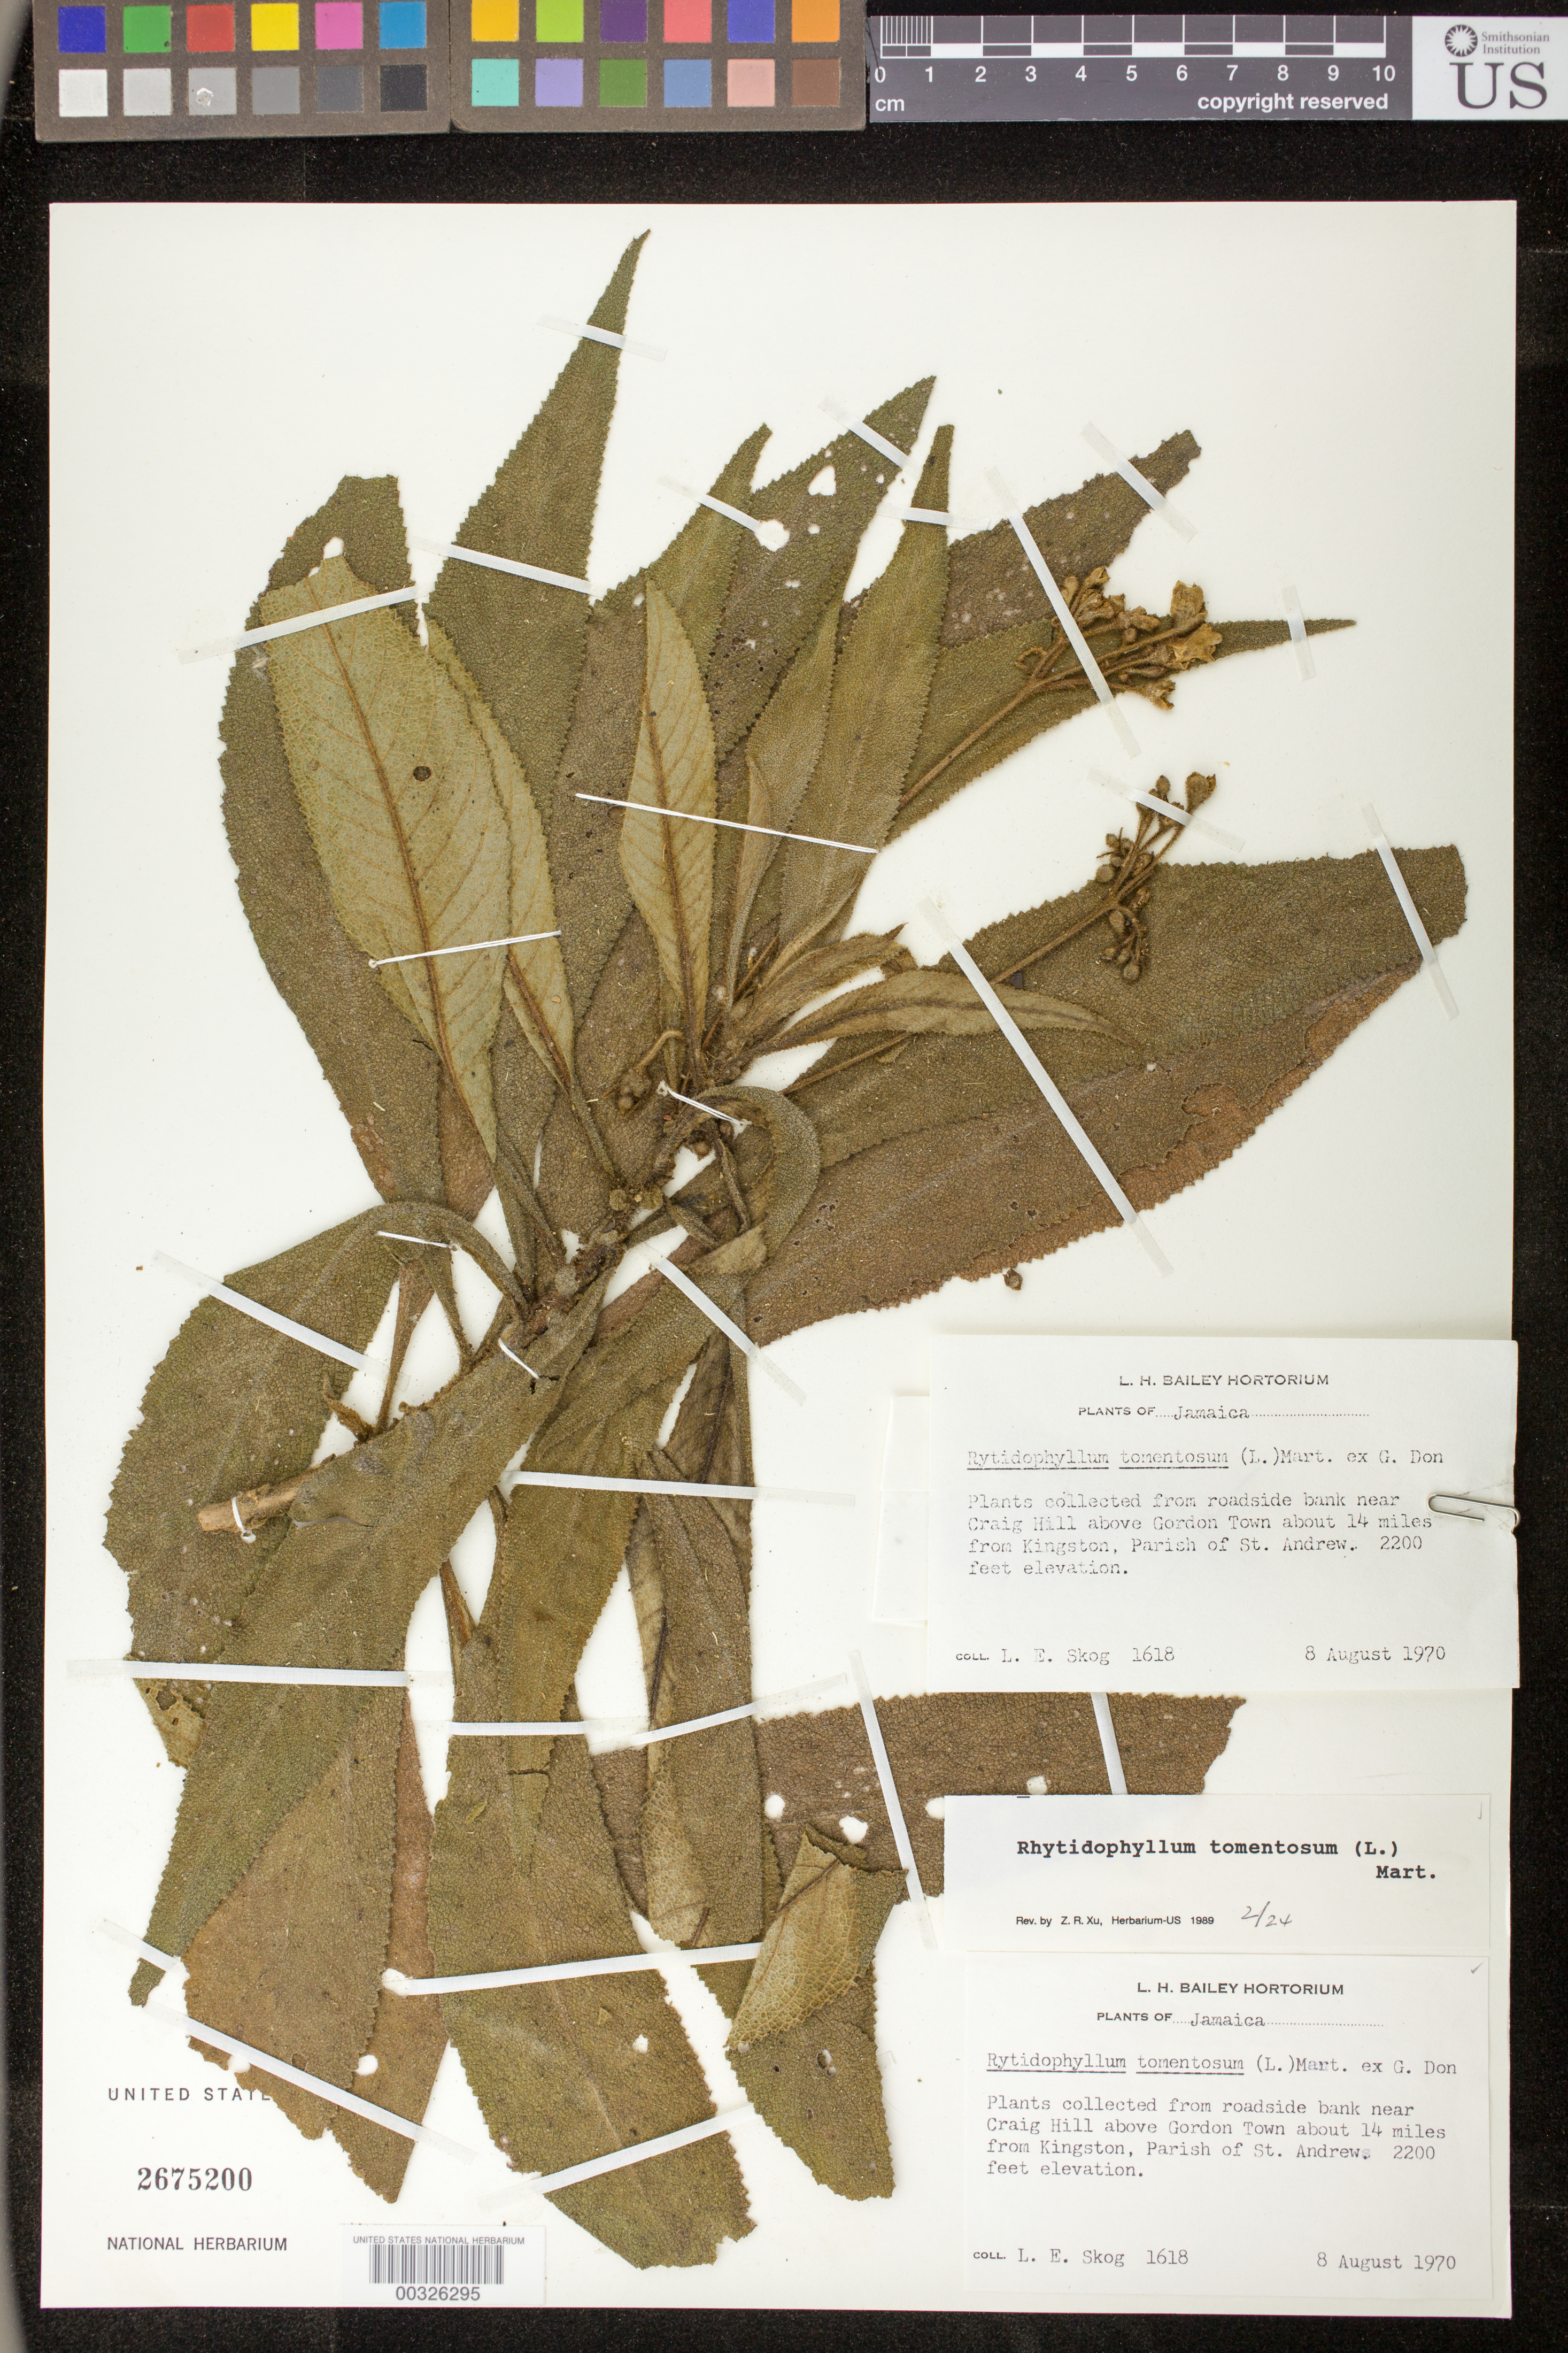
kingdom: Plantae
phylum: Tracheophyta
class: Magnoliopsida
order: Lamiales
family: Gesneriaceae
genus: Rhytidophyllum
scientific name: Rhytidophyllum tomentosum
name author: (L.) Mart.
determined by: Skog, Laurence E.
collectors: L. E. Skog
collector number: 1618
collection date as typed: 08 Aug 1970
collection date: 1970-08-08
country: Jamaica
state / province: Saint Andrew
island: Jamaica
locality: Near Craig Hill above Gordon Town about 14 miles from Kingston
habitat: Roadside bank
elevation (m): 671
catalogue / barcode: US 2675200